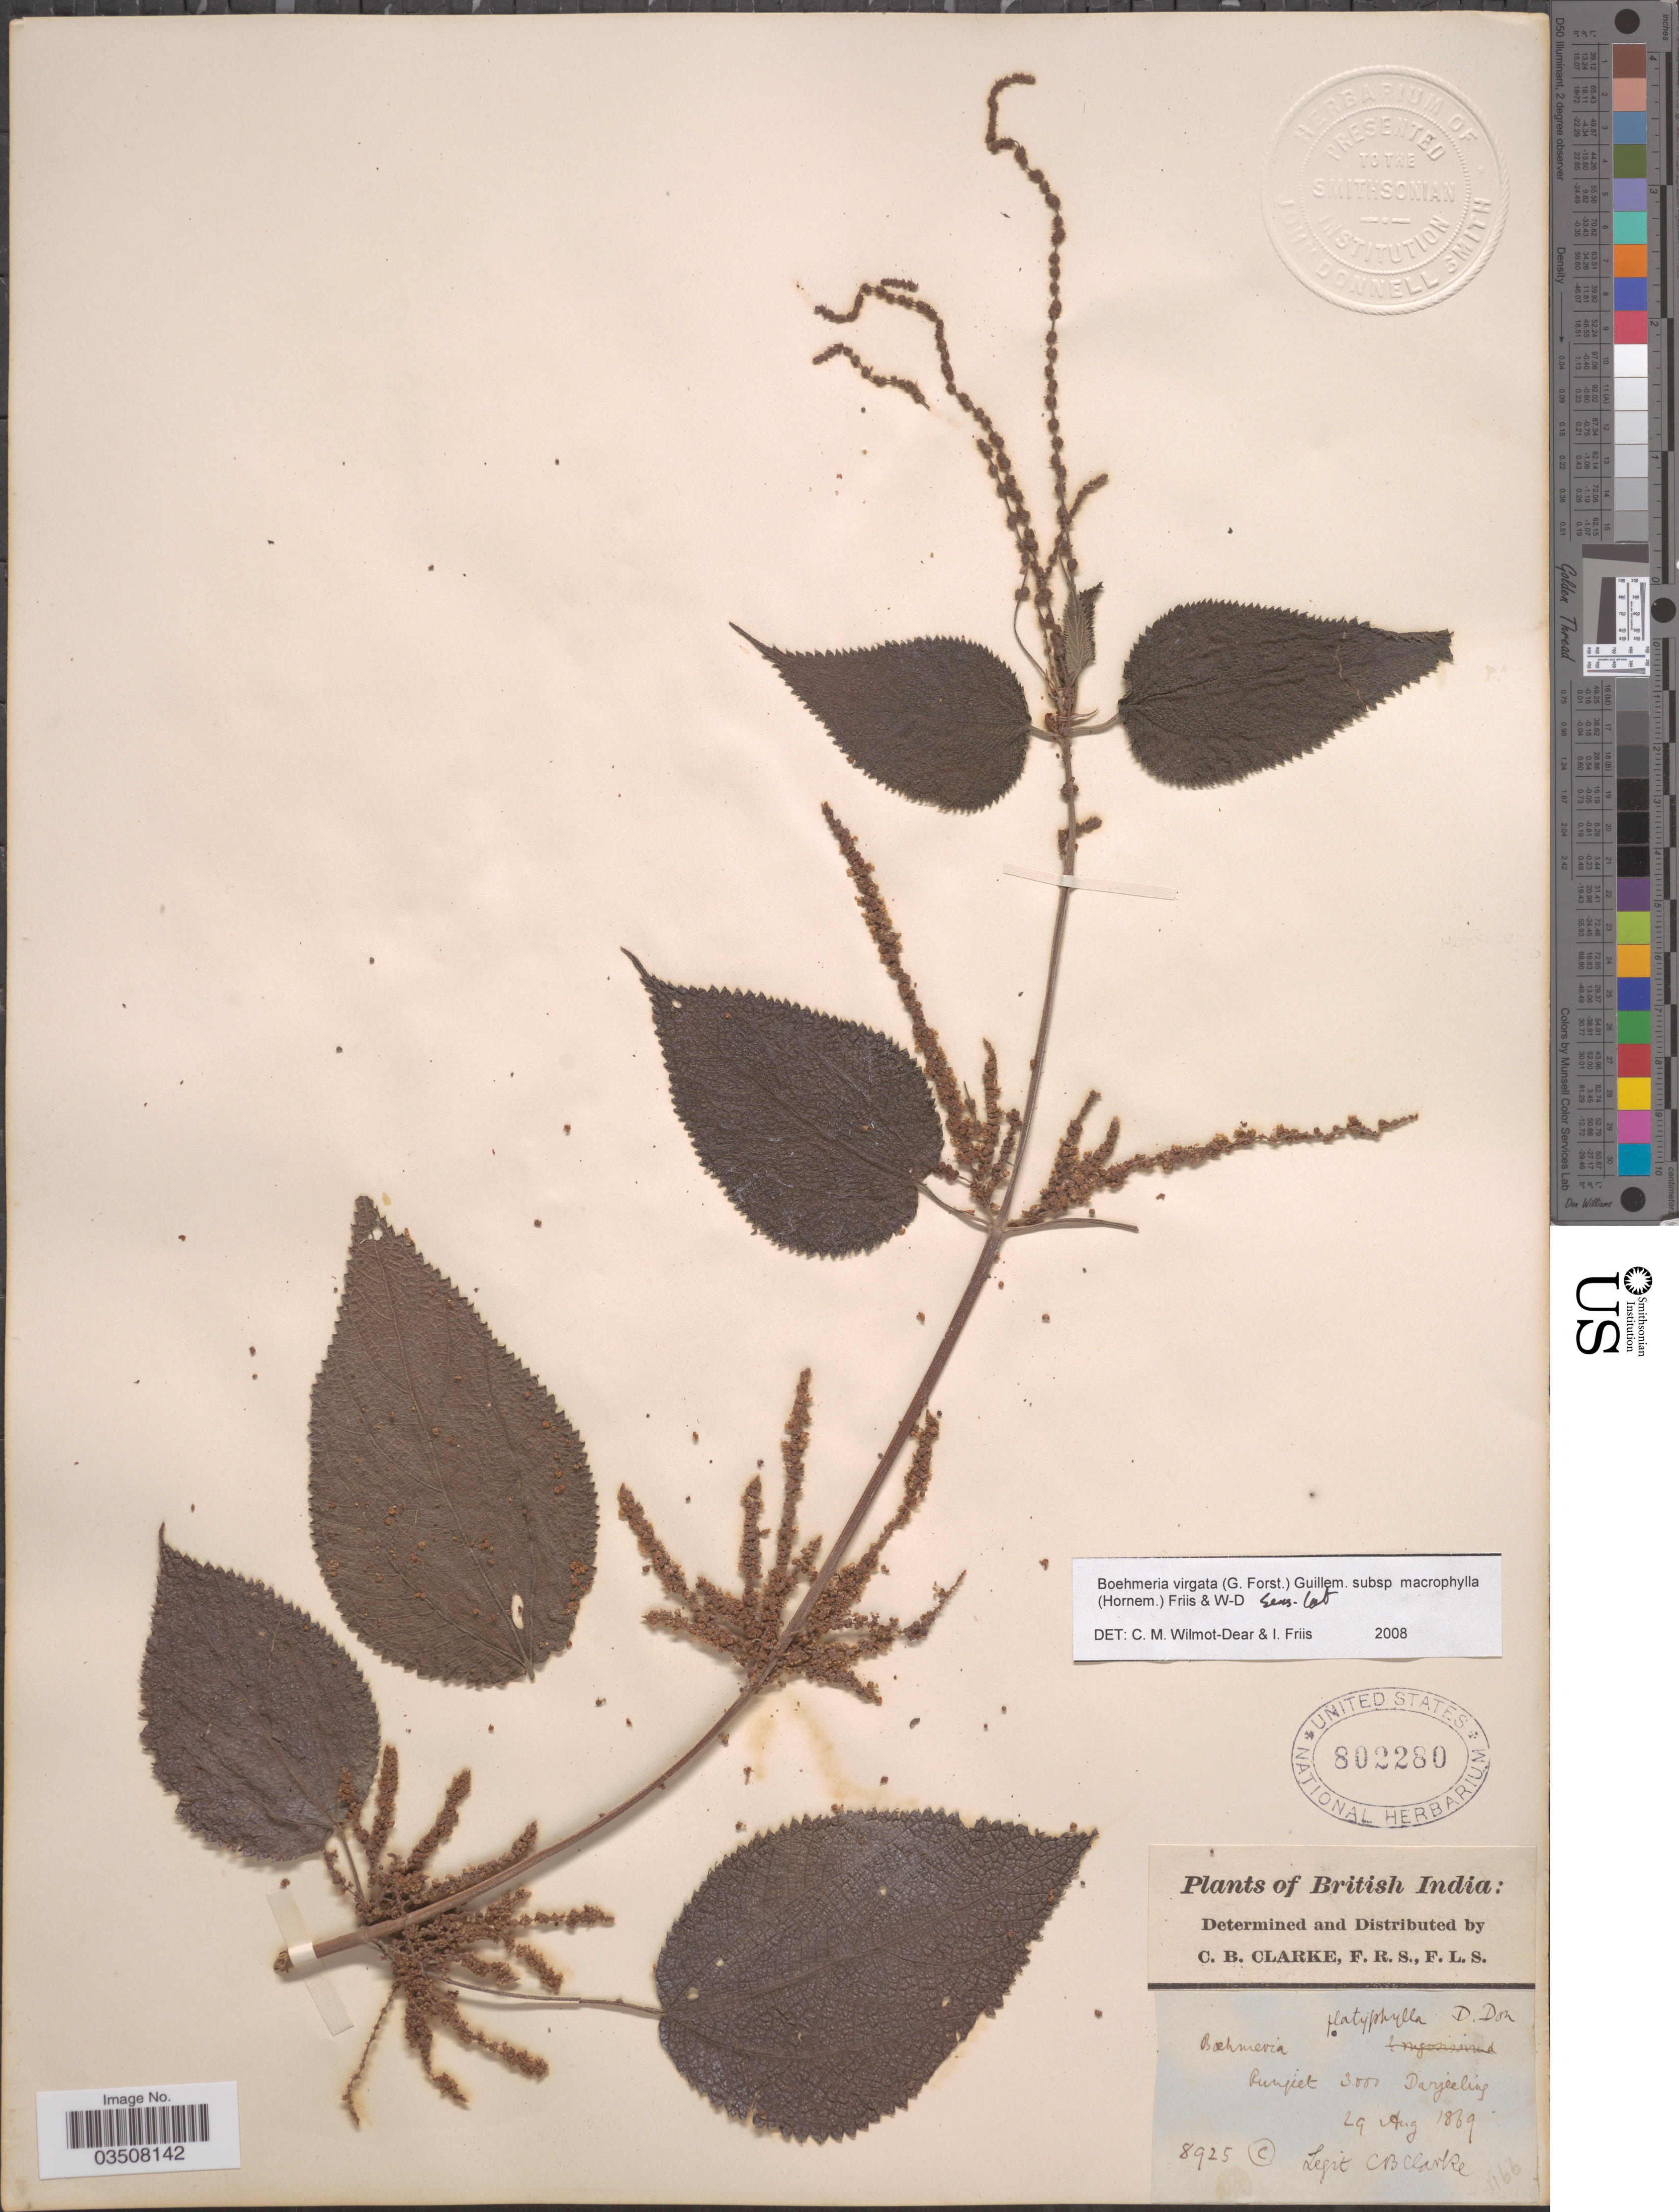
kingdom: Plantae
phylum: Tracheophyta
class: Magnoliopsida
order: Rosales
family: Urticaceae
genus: Boehmeria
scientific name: Boehmeria virgata subsp. macrophylla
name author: (Hornem.) Friis & Wilmot-Dear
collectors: C. B. Clarke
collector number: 8925C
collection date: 1869-08-29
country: India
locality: British India. Rungeet, Darjeeling.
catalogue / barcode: US 802280